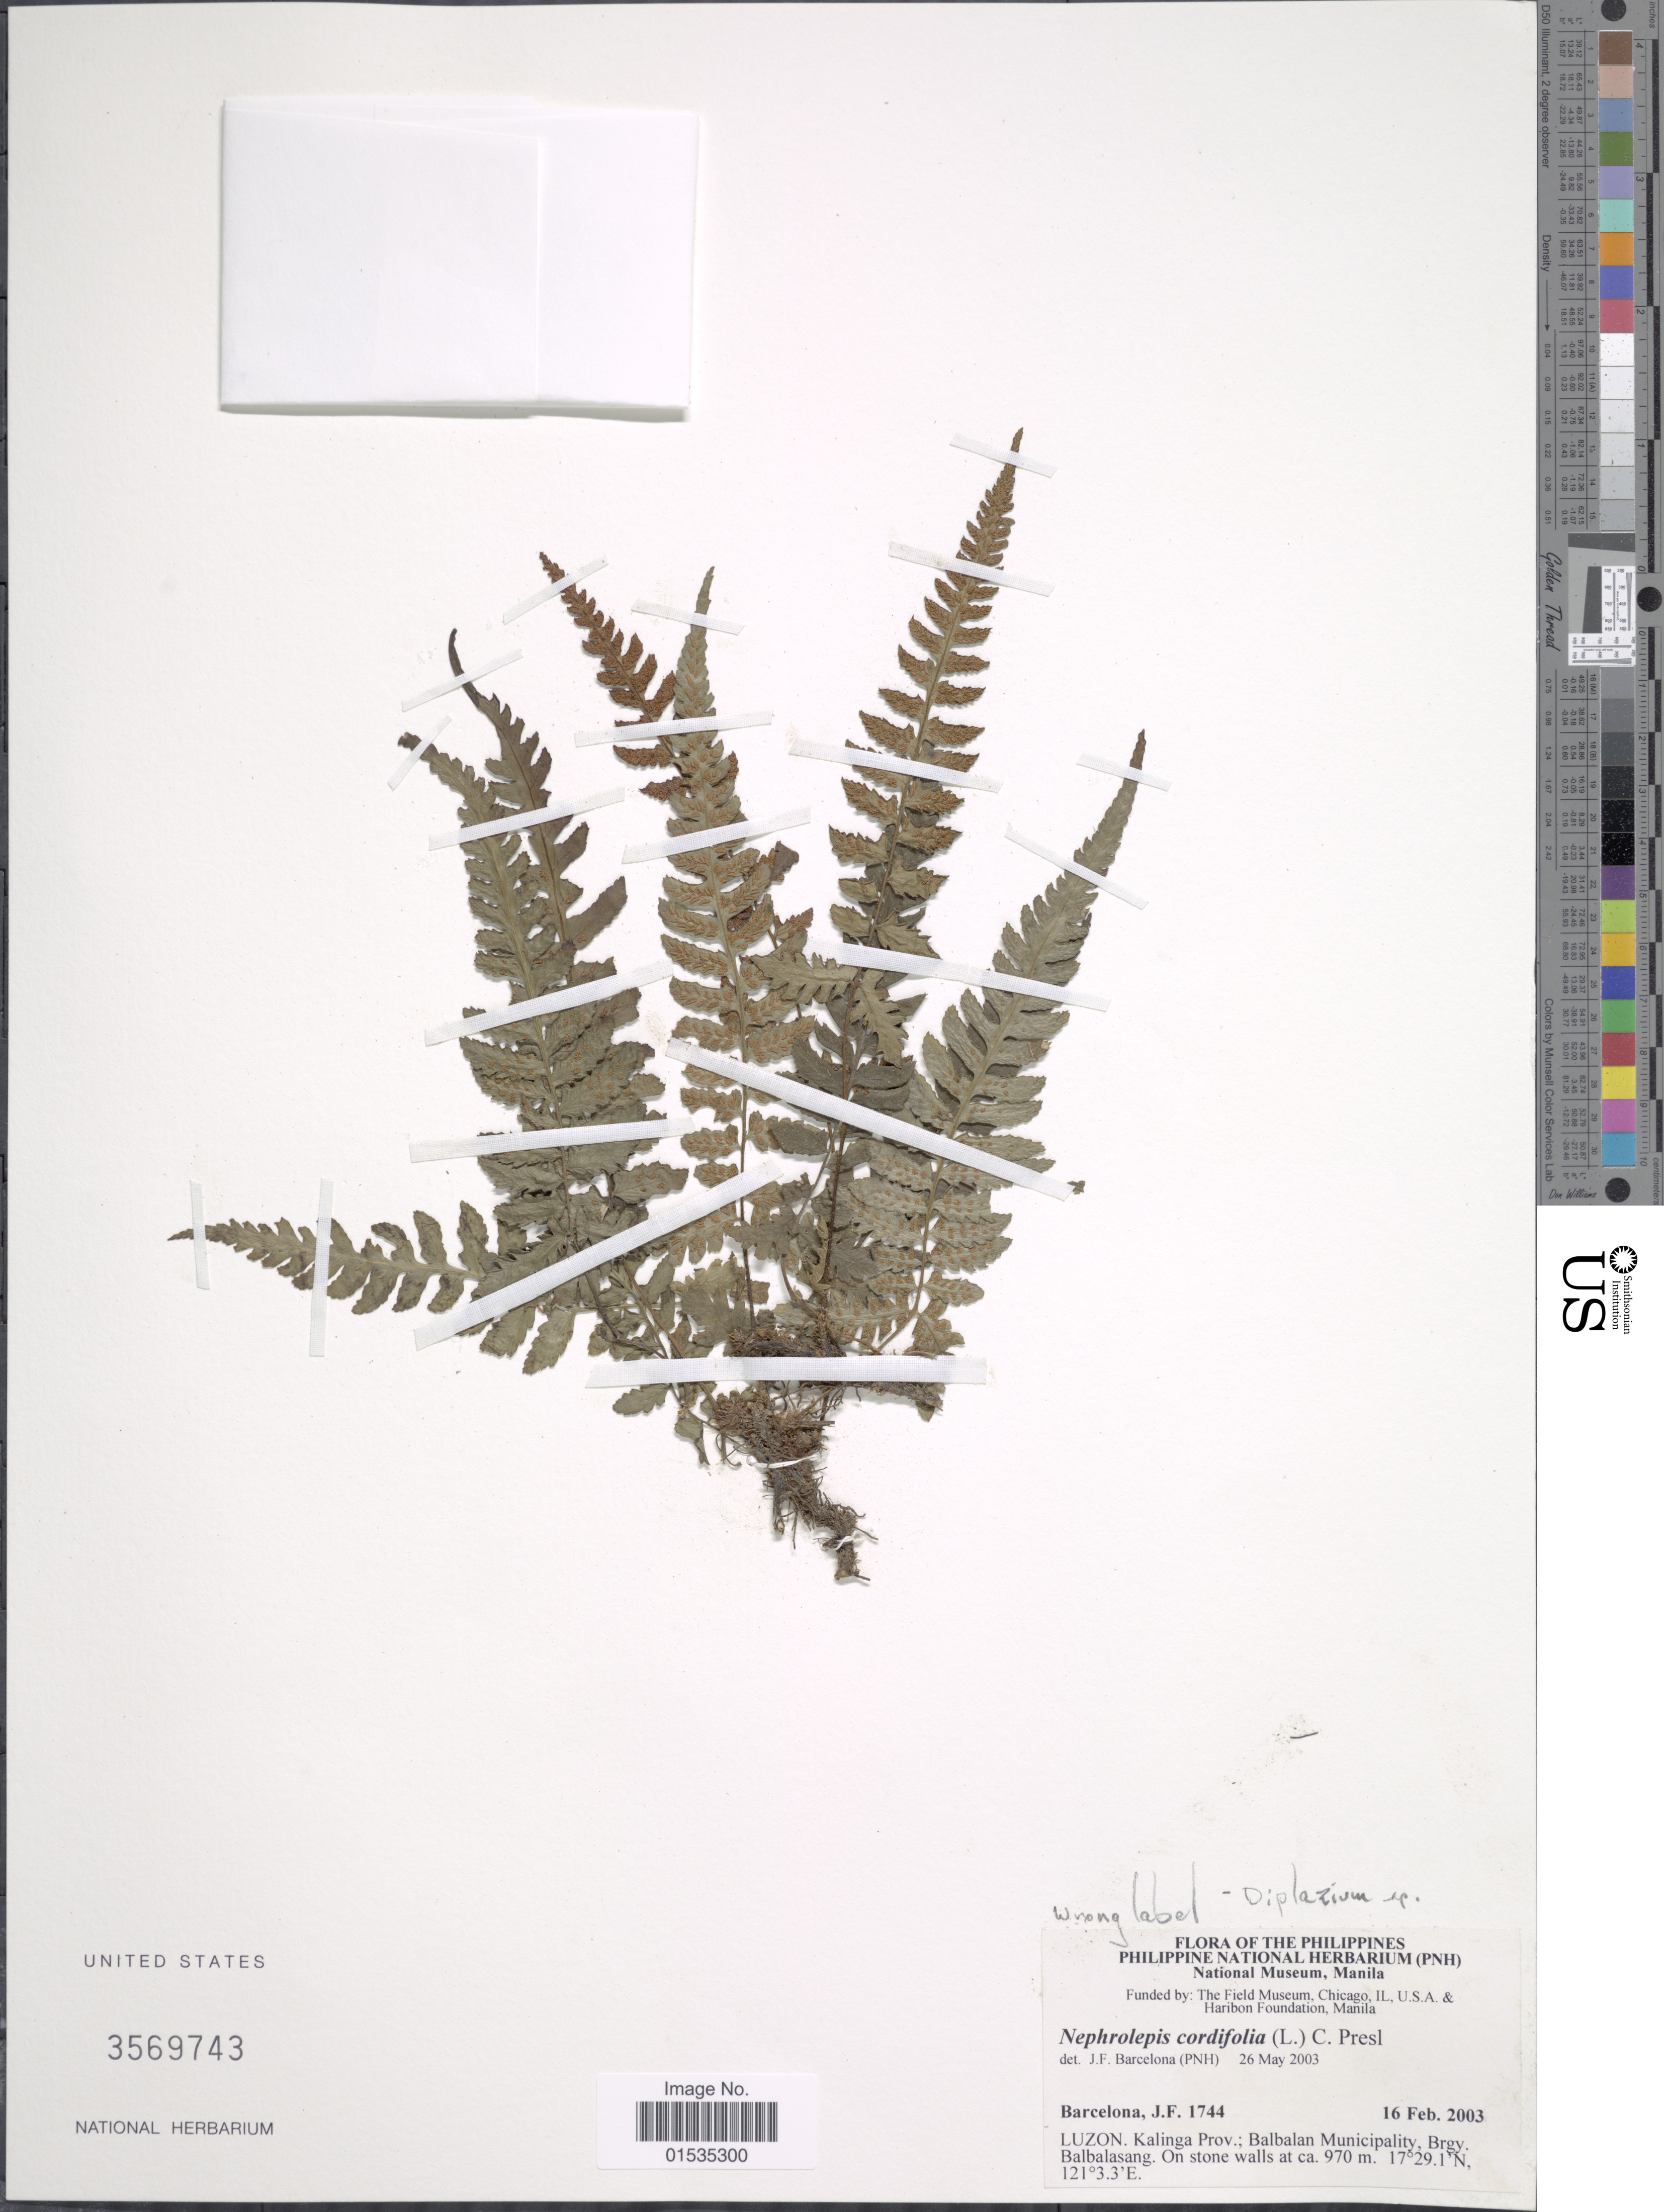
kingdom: Plantae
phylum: Tracheophyta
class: Polypodiopsida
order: Polypodiales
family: Athyriaceae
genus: Diplazium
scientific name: Diplazium sp.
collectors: J. F. Barcelona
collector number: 1744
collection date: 2003-02-16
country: Philippines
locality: Luzon Kalinga Prov.; Balbalan Municipality, Brgy. Balbalasang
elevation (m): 970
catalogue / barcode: US 3569743